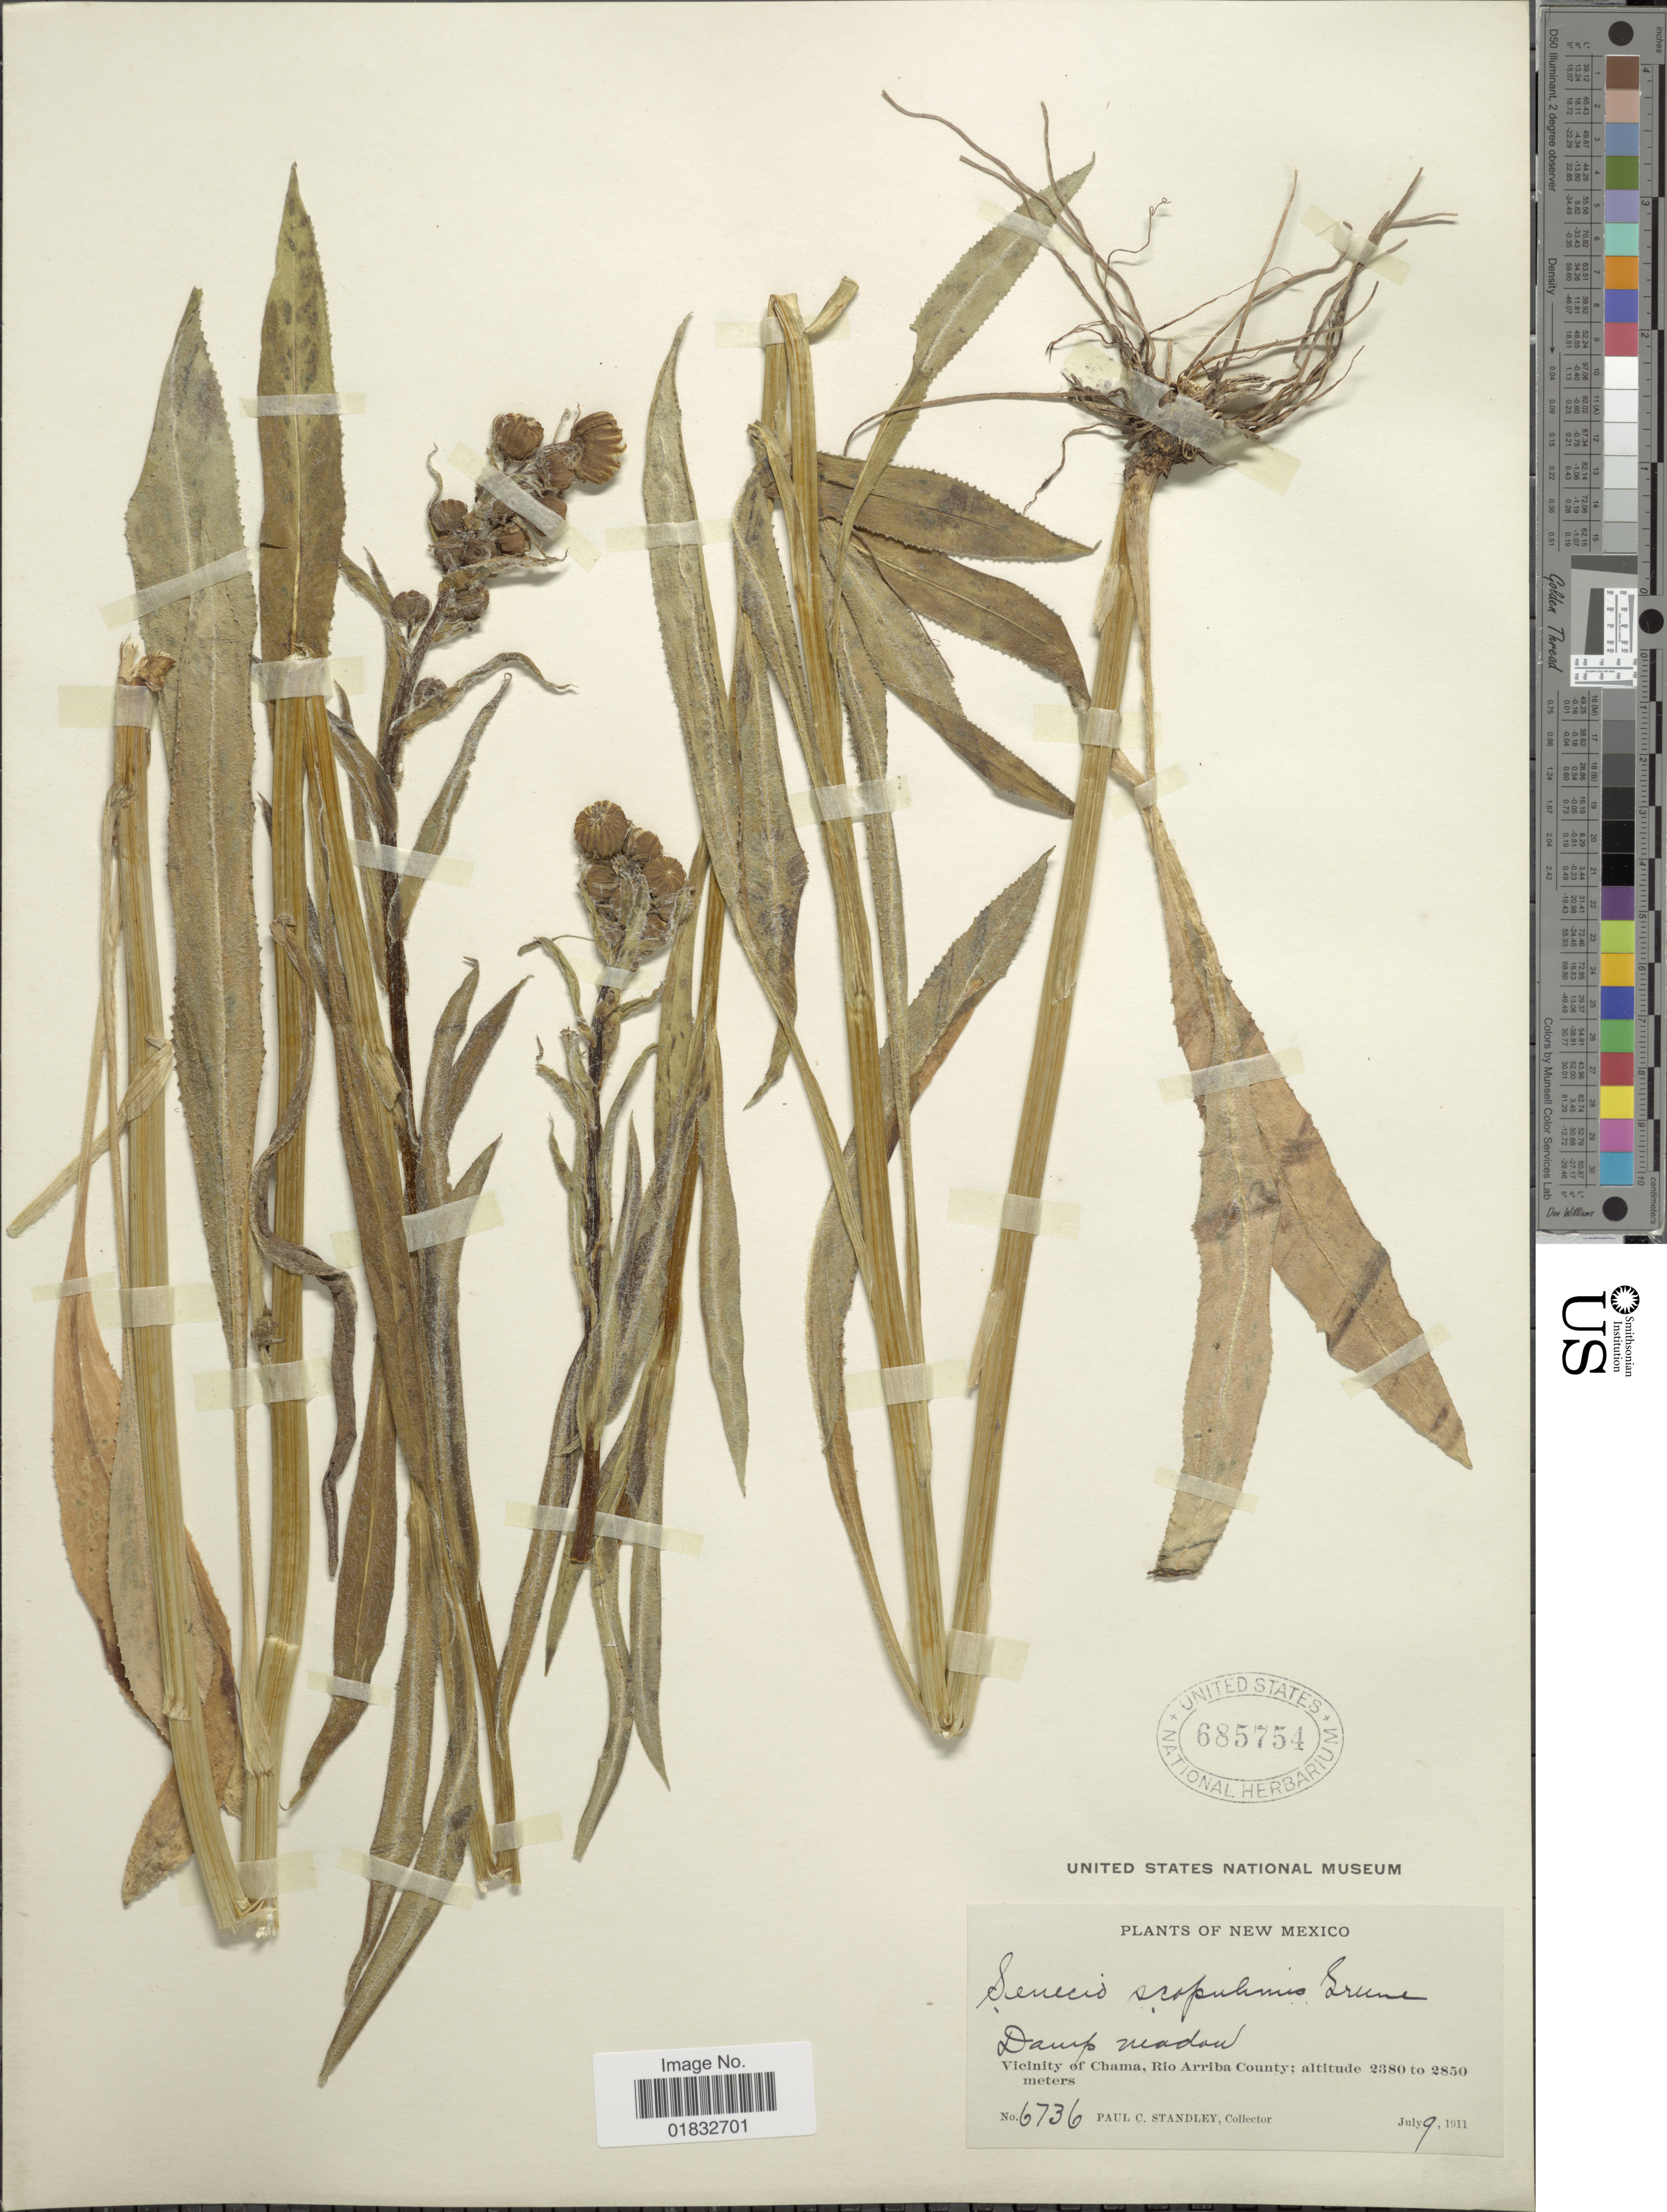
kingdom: Plantae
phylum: Tracheophyta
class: Magnoliopsida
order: Asterales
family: Asteraceae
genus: Senecio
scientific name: Senecio bigelovii var. hallii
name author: A. Gray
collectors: P. C. Standley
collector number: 6736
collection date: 1911-07-09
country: United States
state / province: New Mexico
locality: Damp meadow, Vicinity of Chama, Rio Arriba County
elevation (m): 2380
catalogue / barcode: US 685754